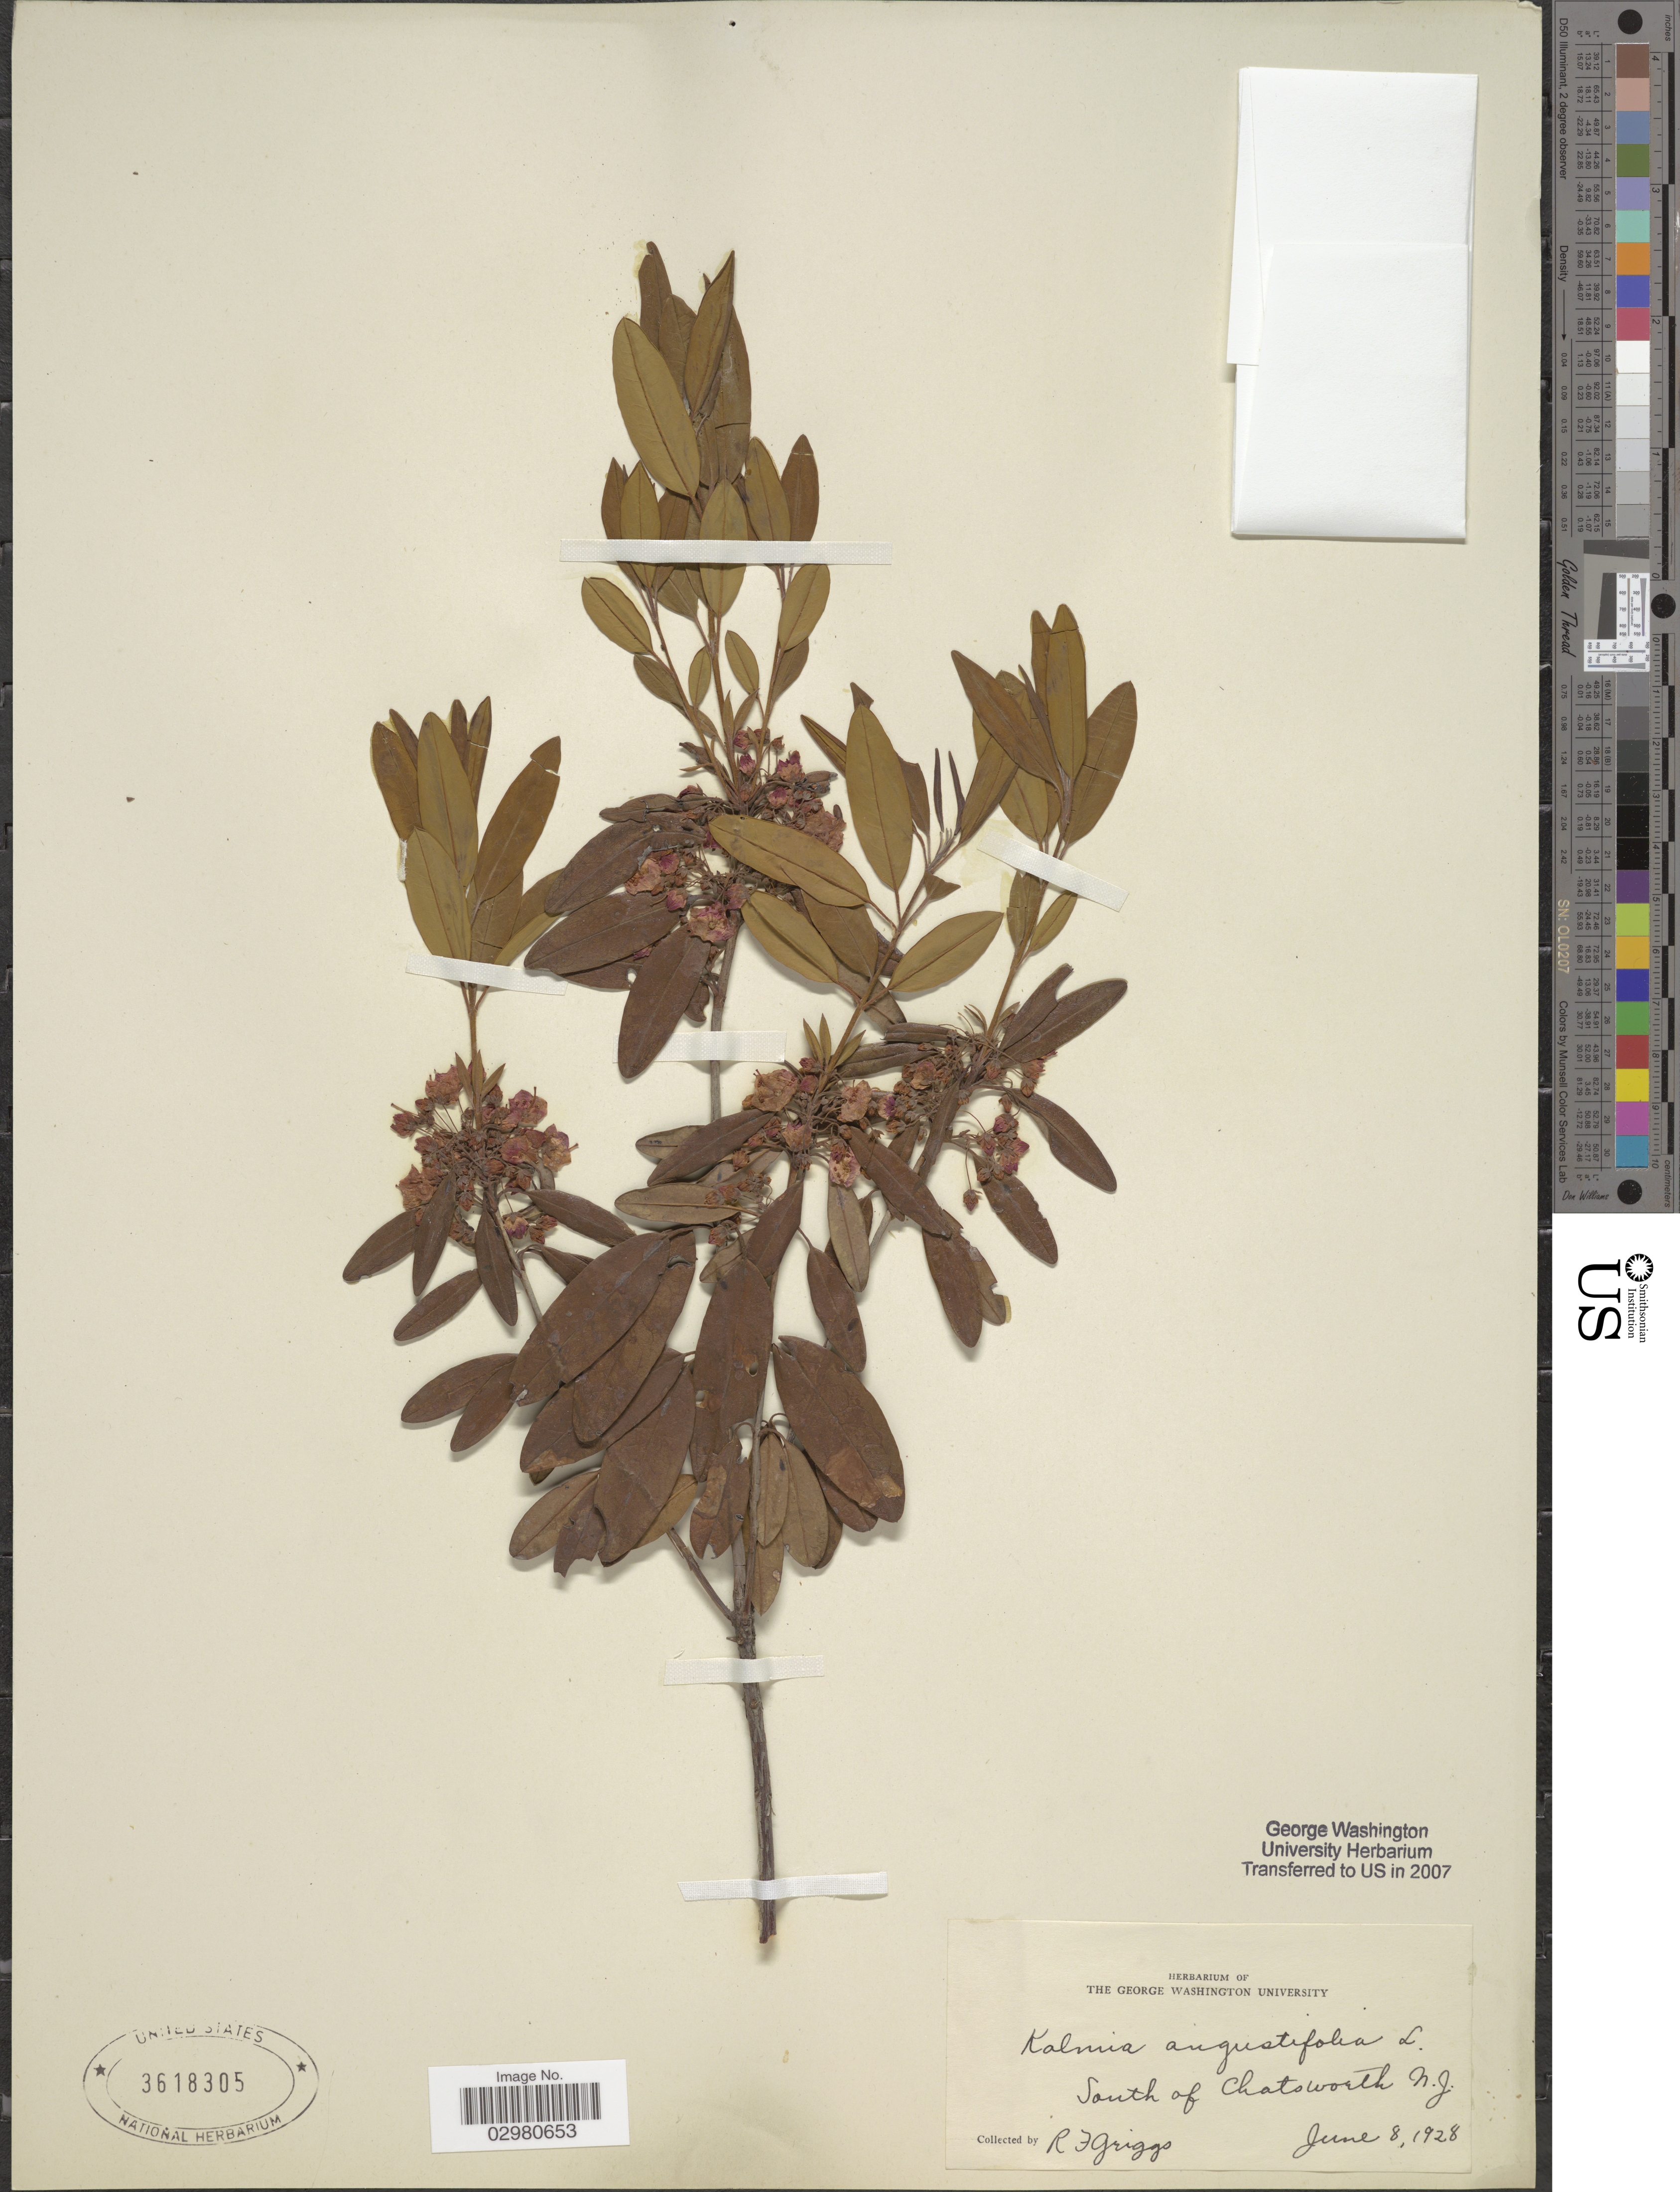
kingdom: Plantae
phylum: Tracheophyta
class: Magnoliopsida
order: Ericales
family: Ericaceae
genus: Kalmia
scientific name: Kalmia angustifolia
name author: L.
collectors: R. F. Griggs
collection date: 1928-06-08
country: United States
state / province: New Jersey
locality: South of Chatsworth N.J.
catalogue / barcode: US 3618305